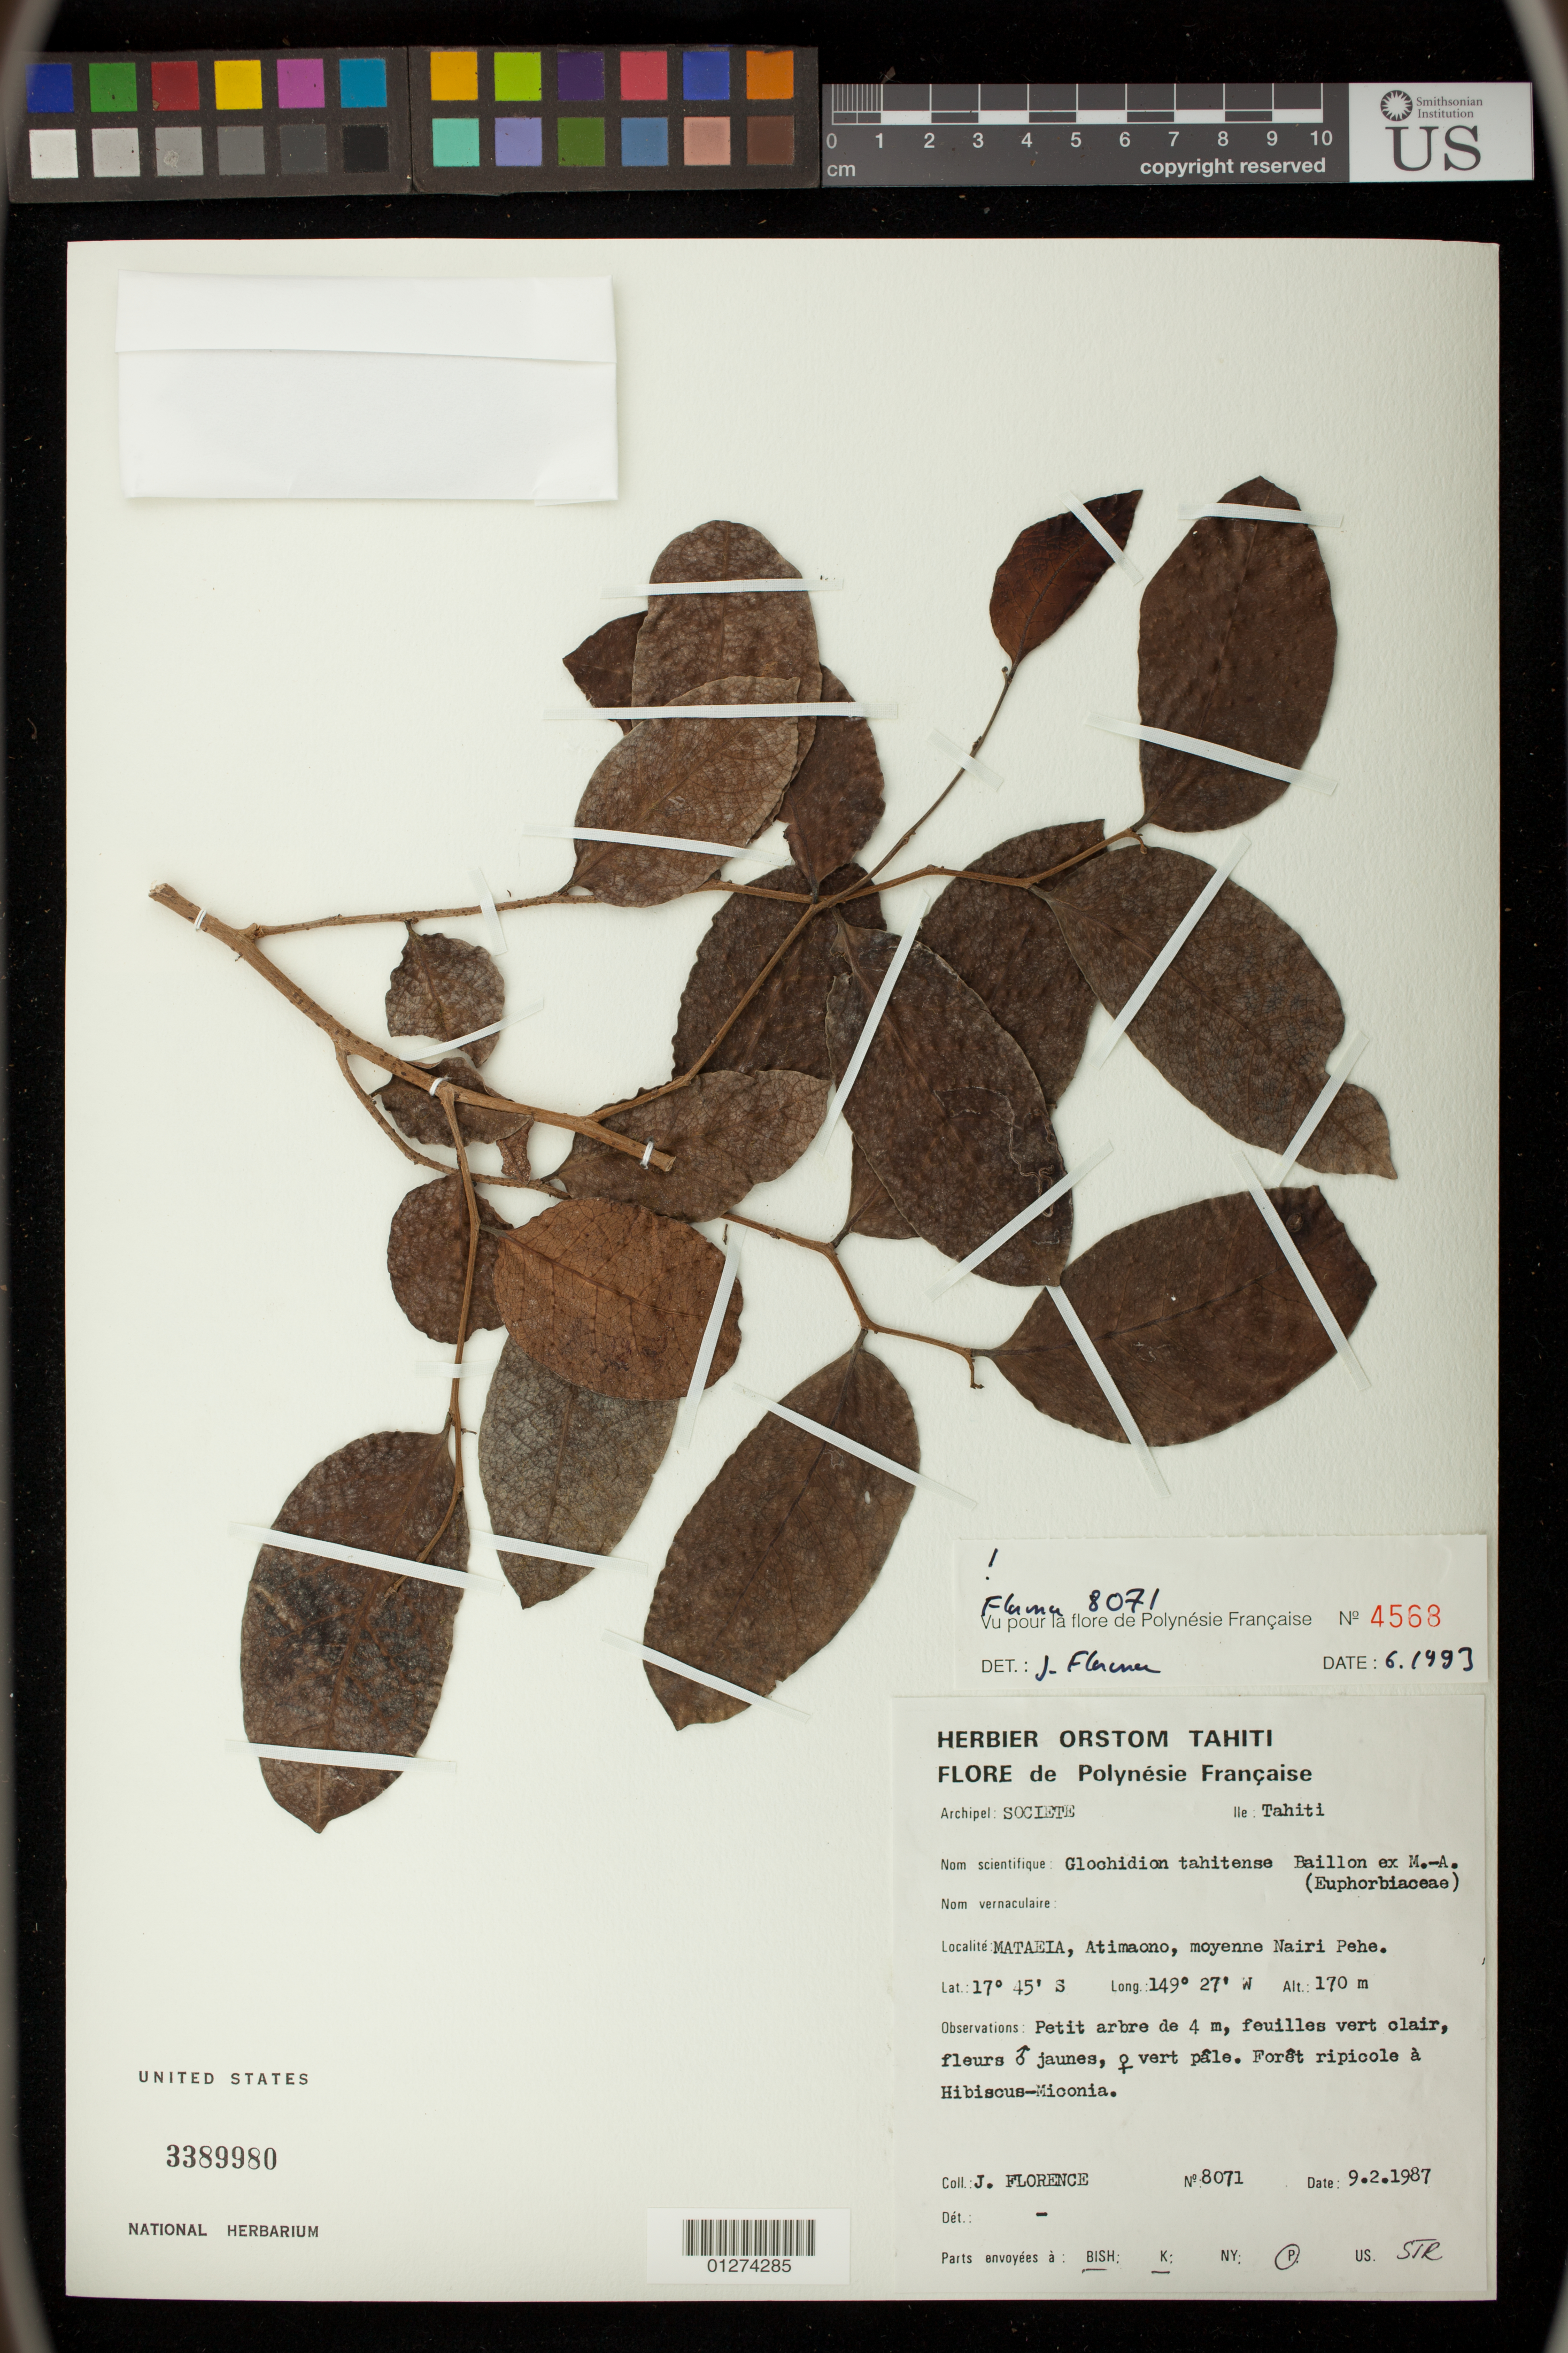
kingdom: Plantae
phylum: Tracheophyta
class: Magnoliopsida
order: Malpighiales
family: Phyllanthaceae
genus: Phyllanthus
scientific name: Phyllanthus taitensis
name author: (Baill. ex Müll. Arg.) Müll. Arg.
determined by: Wagner, W. L., (BOT), Smithsonian Institution - National Museum of Natural History (UNITED STATES)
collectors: J. Florence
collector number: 8071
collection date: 1987-02-09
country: French Polynesia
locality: Societe. Tahiti. Mataeia, Atimaono, Moyenne Nairi Pehe.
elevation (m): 170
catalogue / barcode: US 3389980